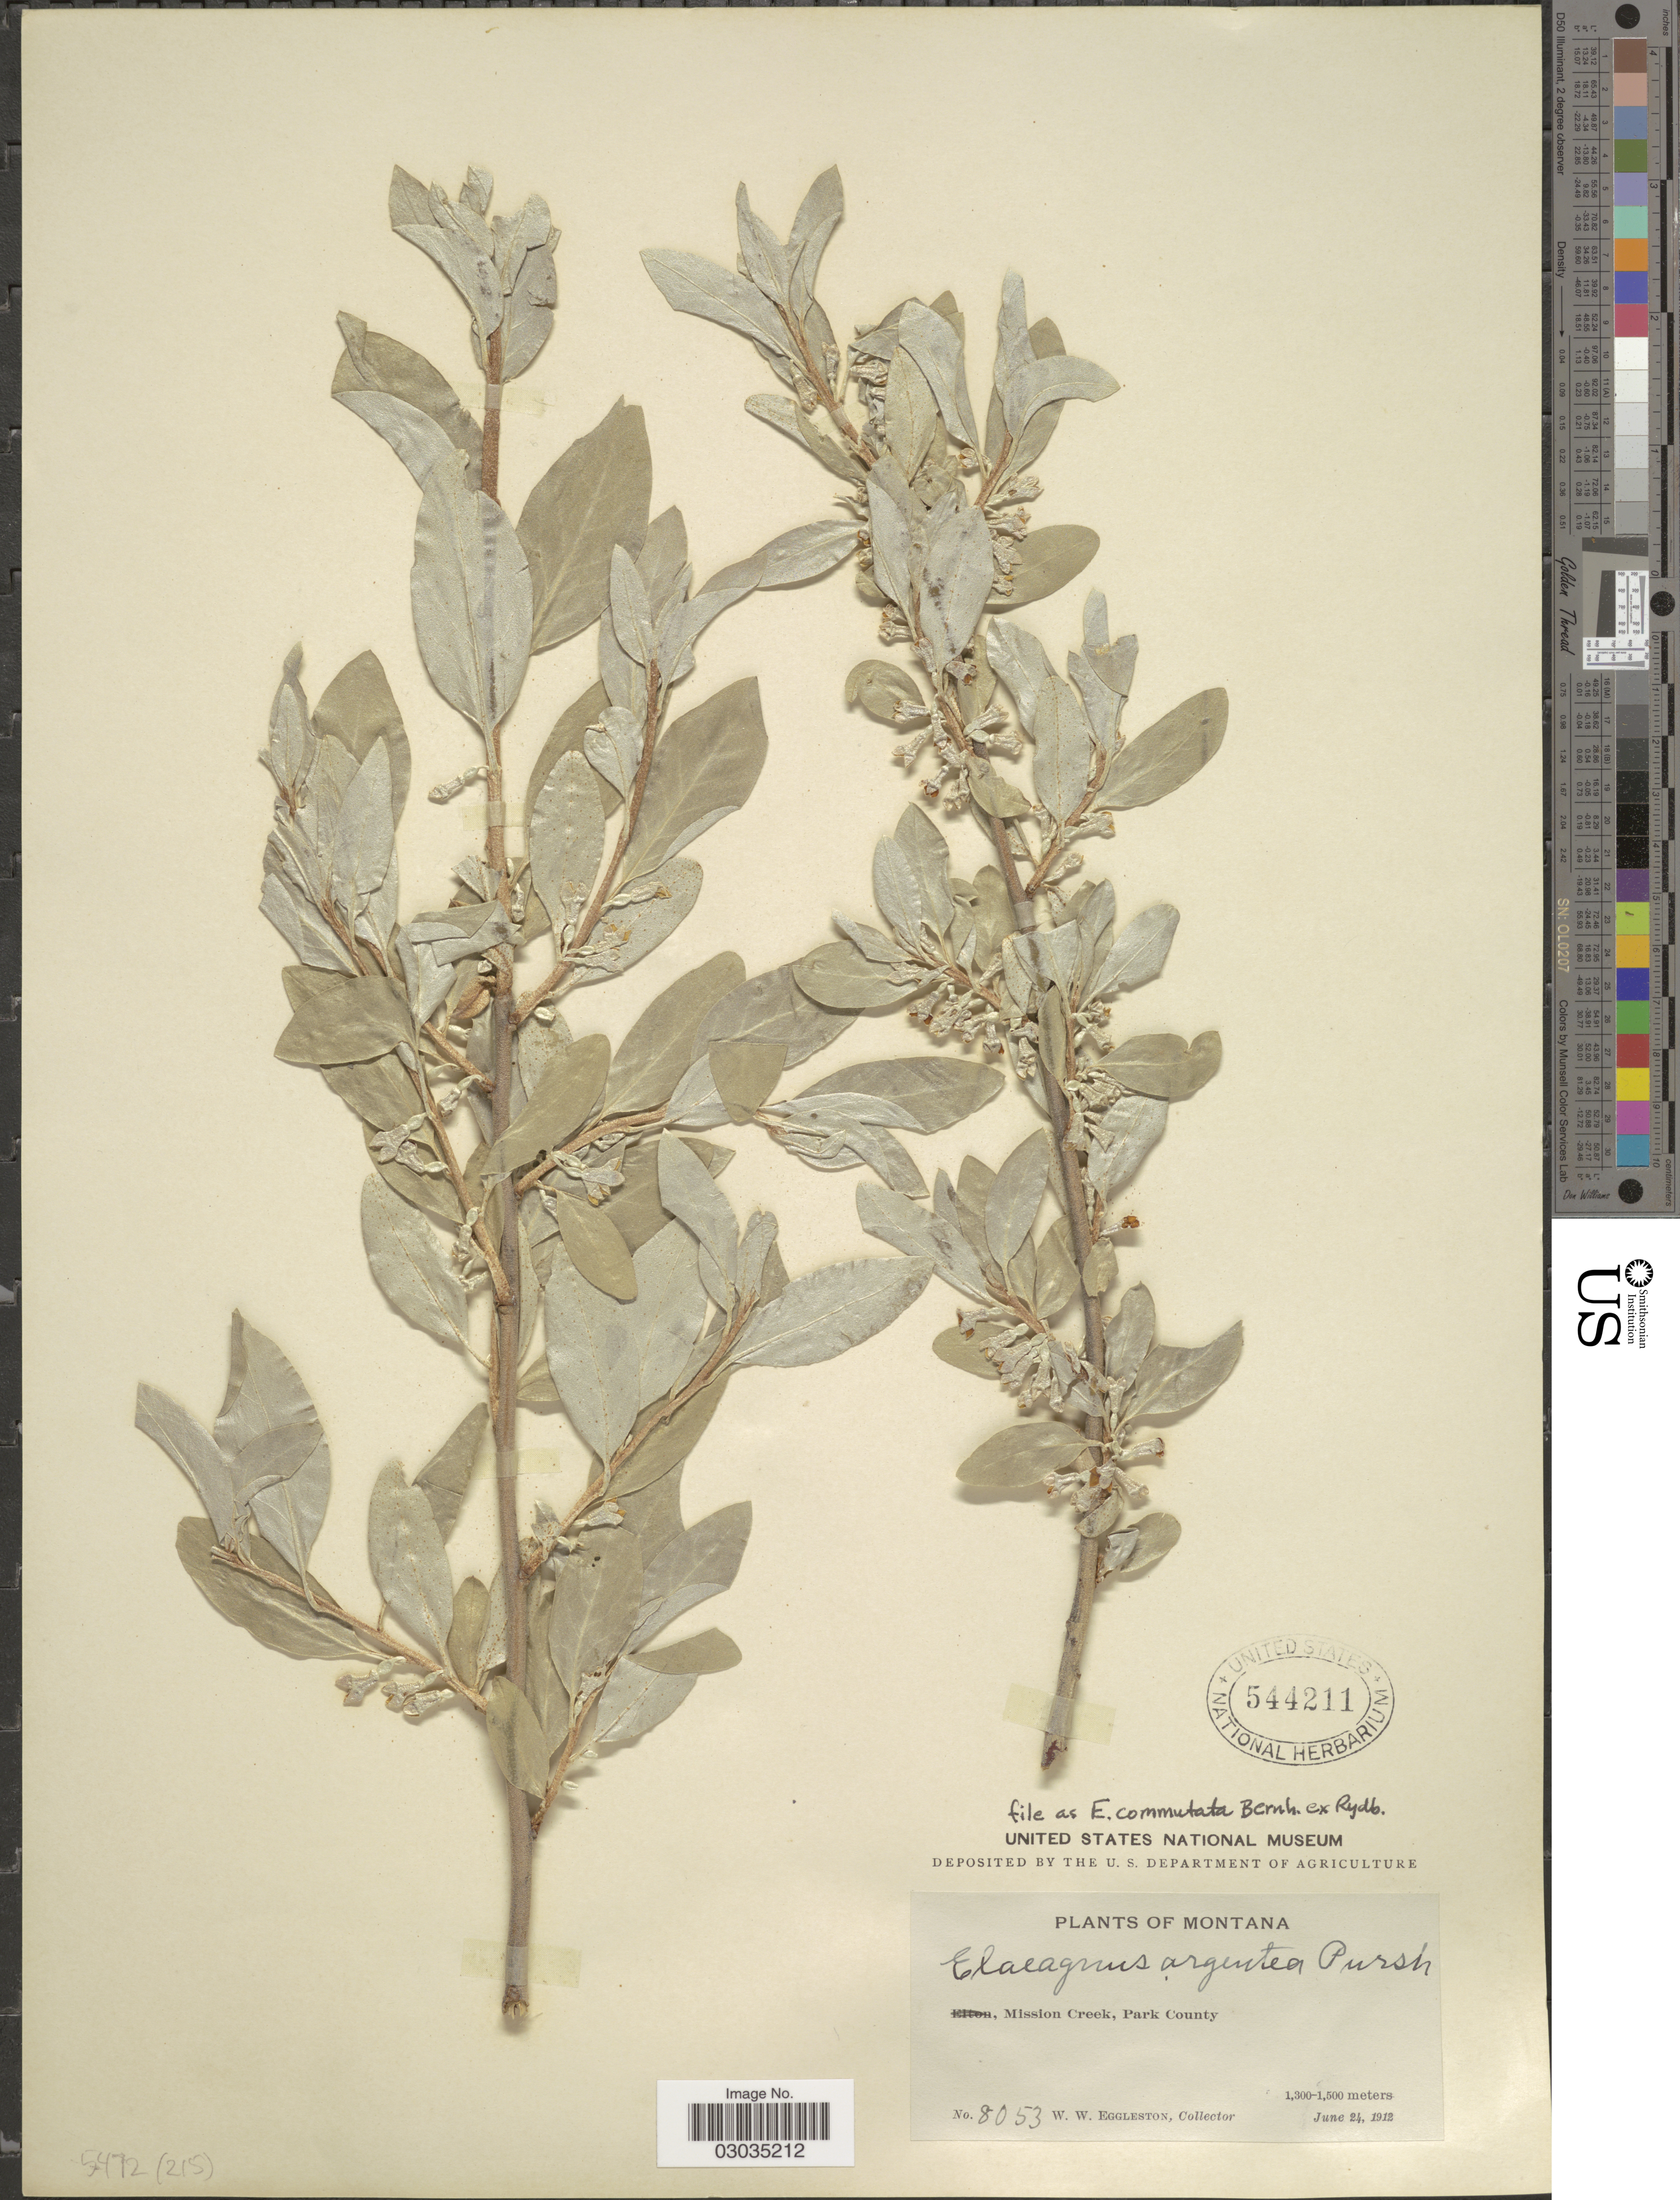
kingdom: Plantae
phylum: Tracheophyta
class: Magnoliopsida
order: Rosales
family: Elaeagnaceae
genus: Elaeagnus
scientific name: Elaeagnus commutata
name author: Bernh. ex Rydb.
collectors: W. W. Eggleston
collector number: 8053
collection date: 1912-06-24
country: United States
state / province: Montana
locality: Mission Creek, Park County.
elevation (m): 1300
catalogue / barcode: US 544211